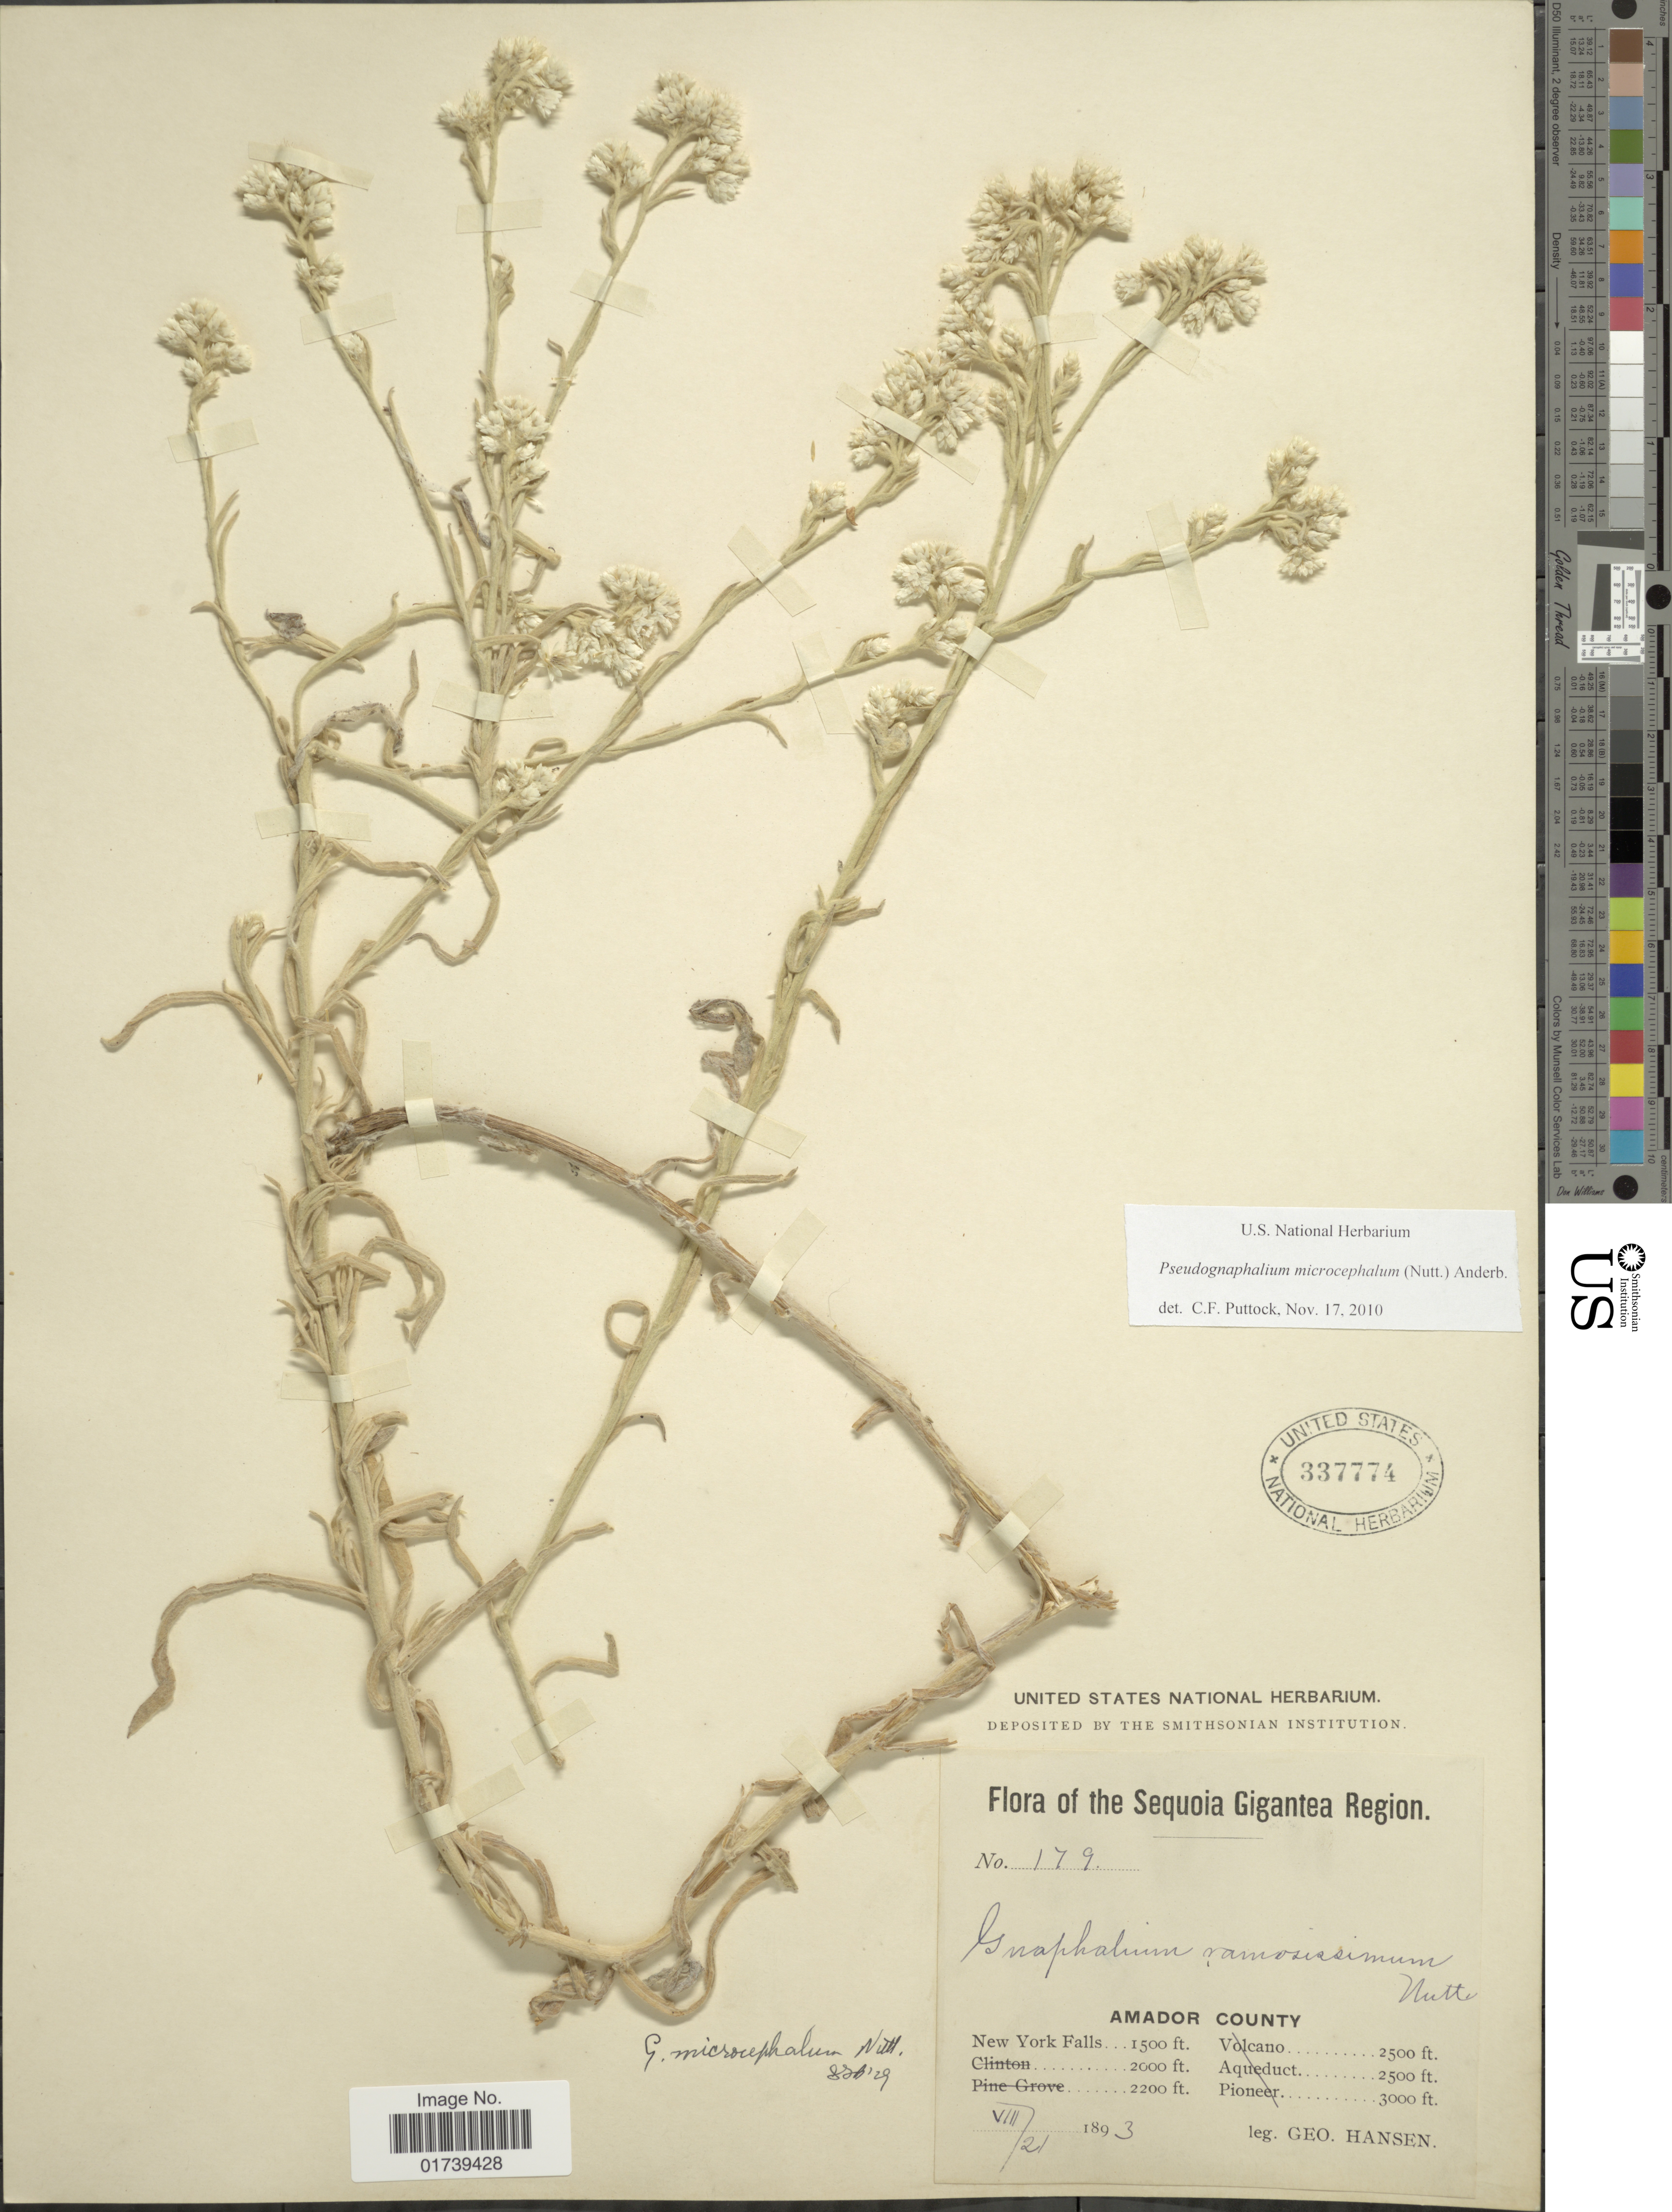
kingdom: Plantae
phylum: Tracheophyta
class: Magnoliopsida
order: Asterales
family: Asteraceae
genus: Pseudognaphalium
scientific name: Pseudognaphalium microcephalum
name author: (Nutt.) Anderb.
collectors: G. Hansen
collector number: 179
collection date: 1893-09-21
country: United States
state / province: New York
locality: Sequoia Gigantea Region, Amador County, New York Falls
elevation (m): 457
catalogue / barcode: US 337774